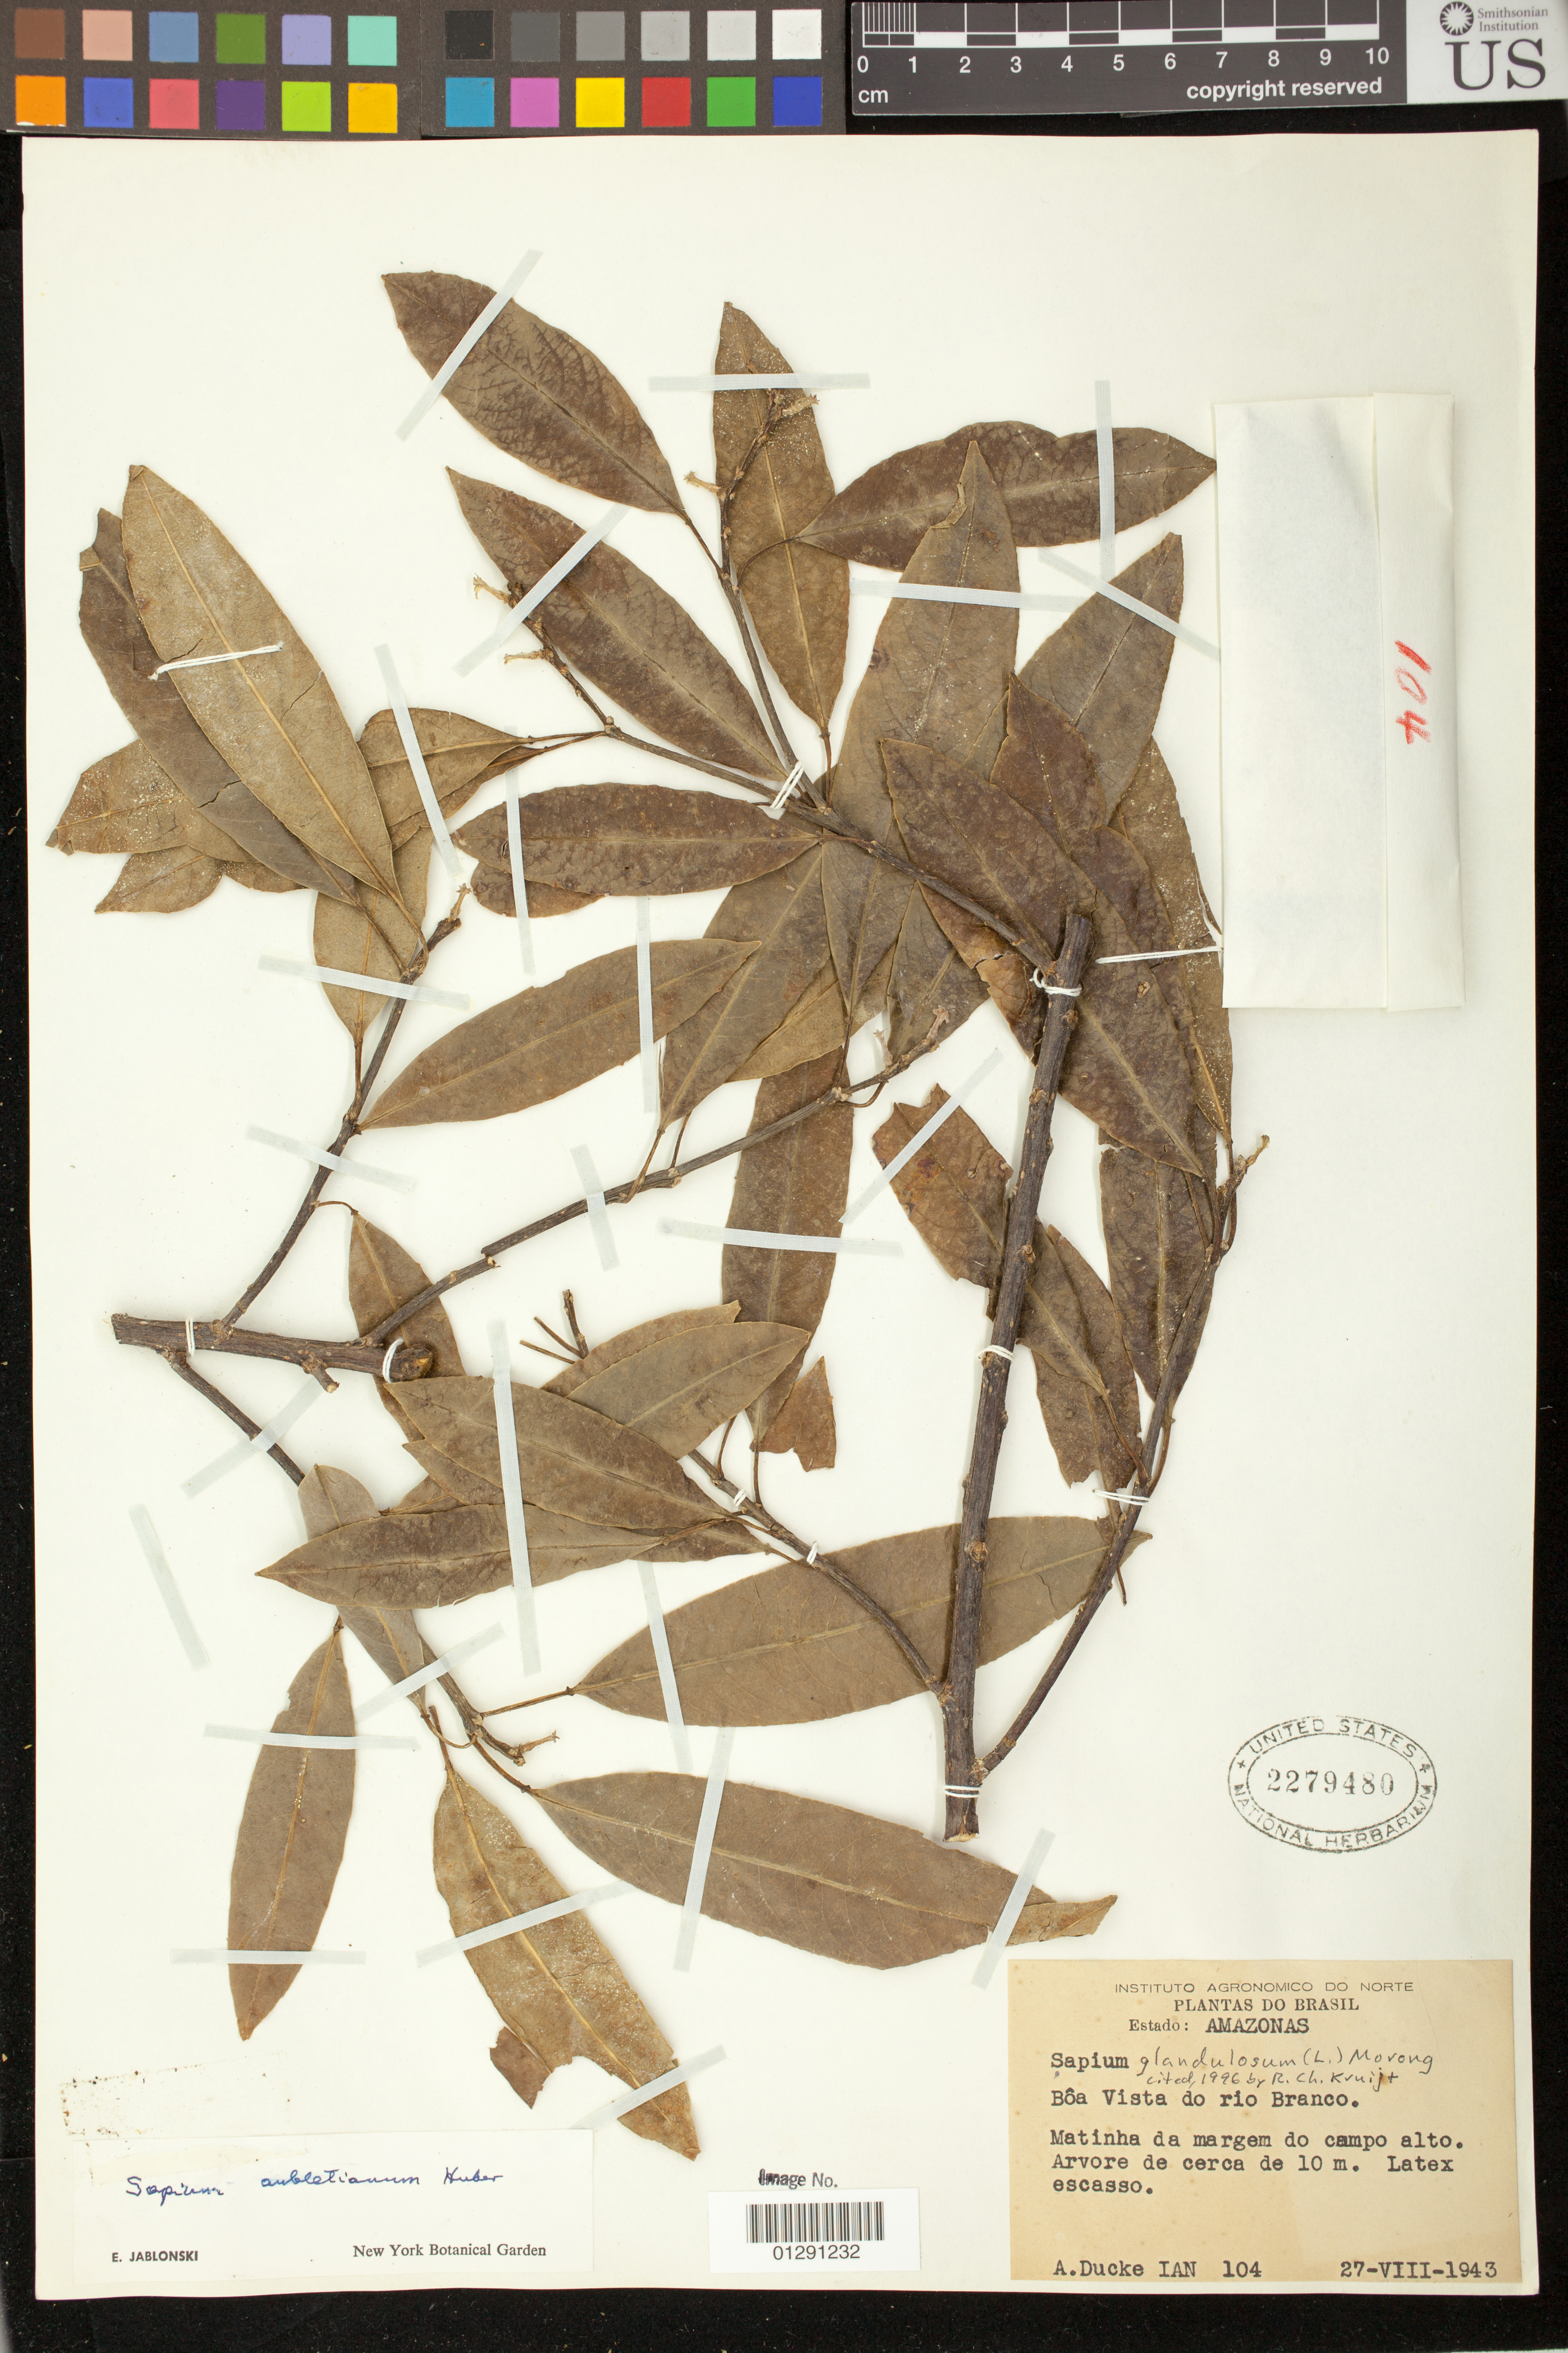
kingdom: Plantae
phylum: Tracheophyta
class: Magnoliopsida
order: Malpighiales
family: Euphorbiaceae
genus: Sapium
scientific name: Sapium glandulatum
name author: (Vell.) Pax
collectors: A. Ducke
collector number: IAN 104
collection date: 1943-08-27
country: Brazil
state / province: Amazonas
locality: Boa Vista do rio Branco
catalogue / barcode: US 2279480